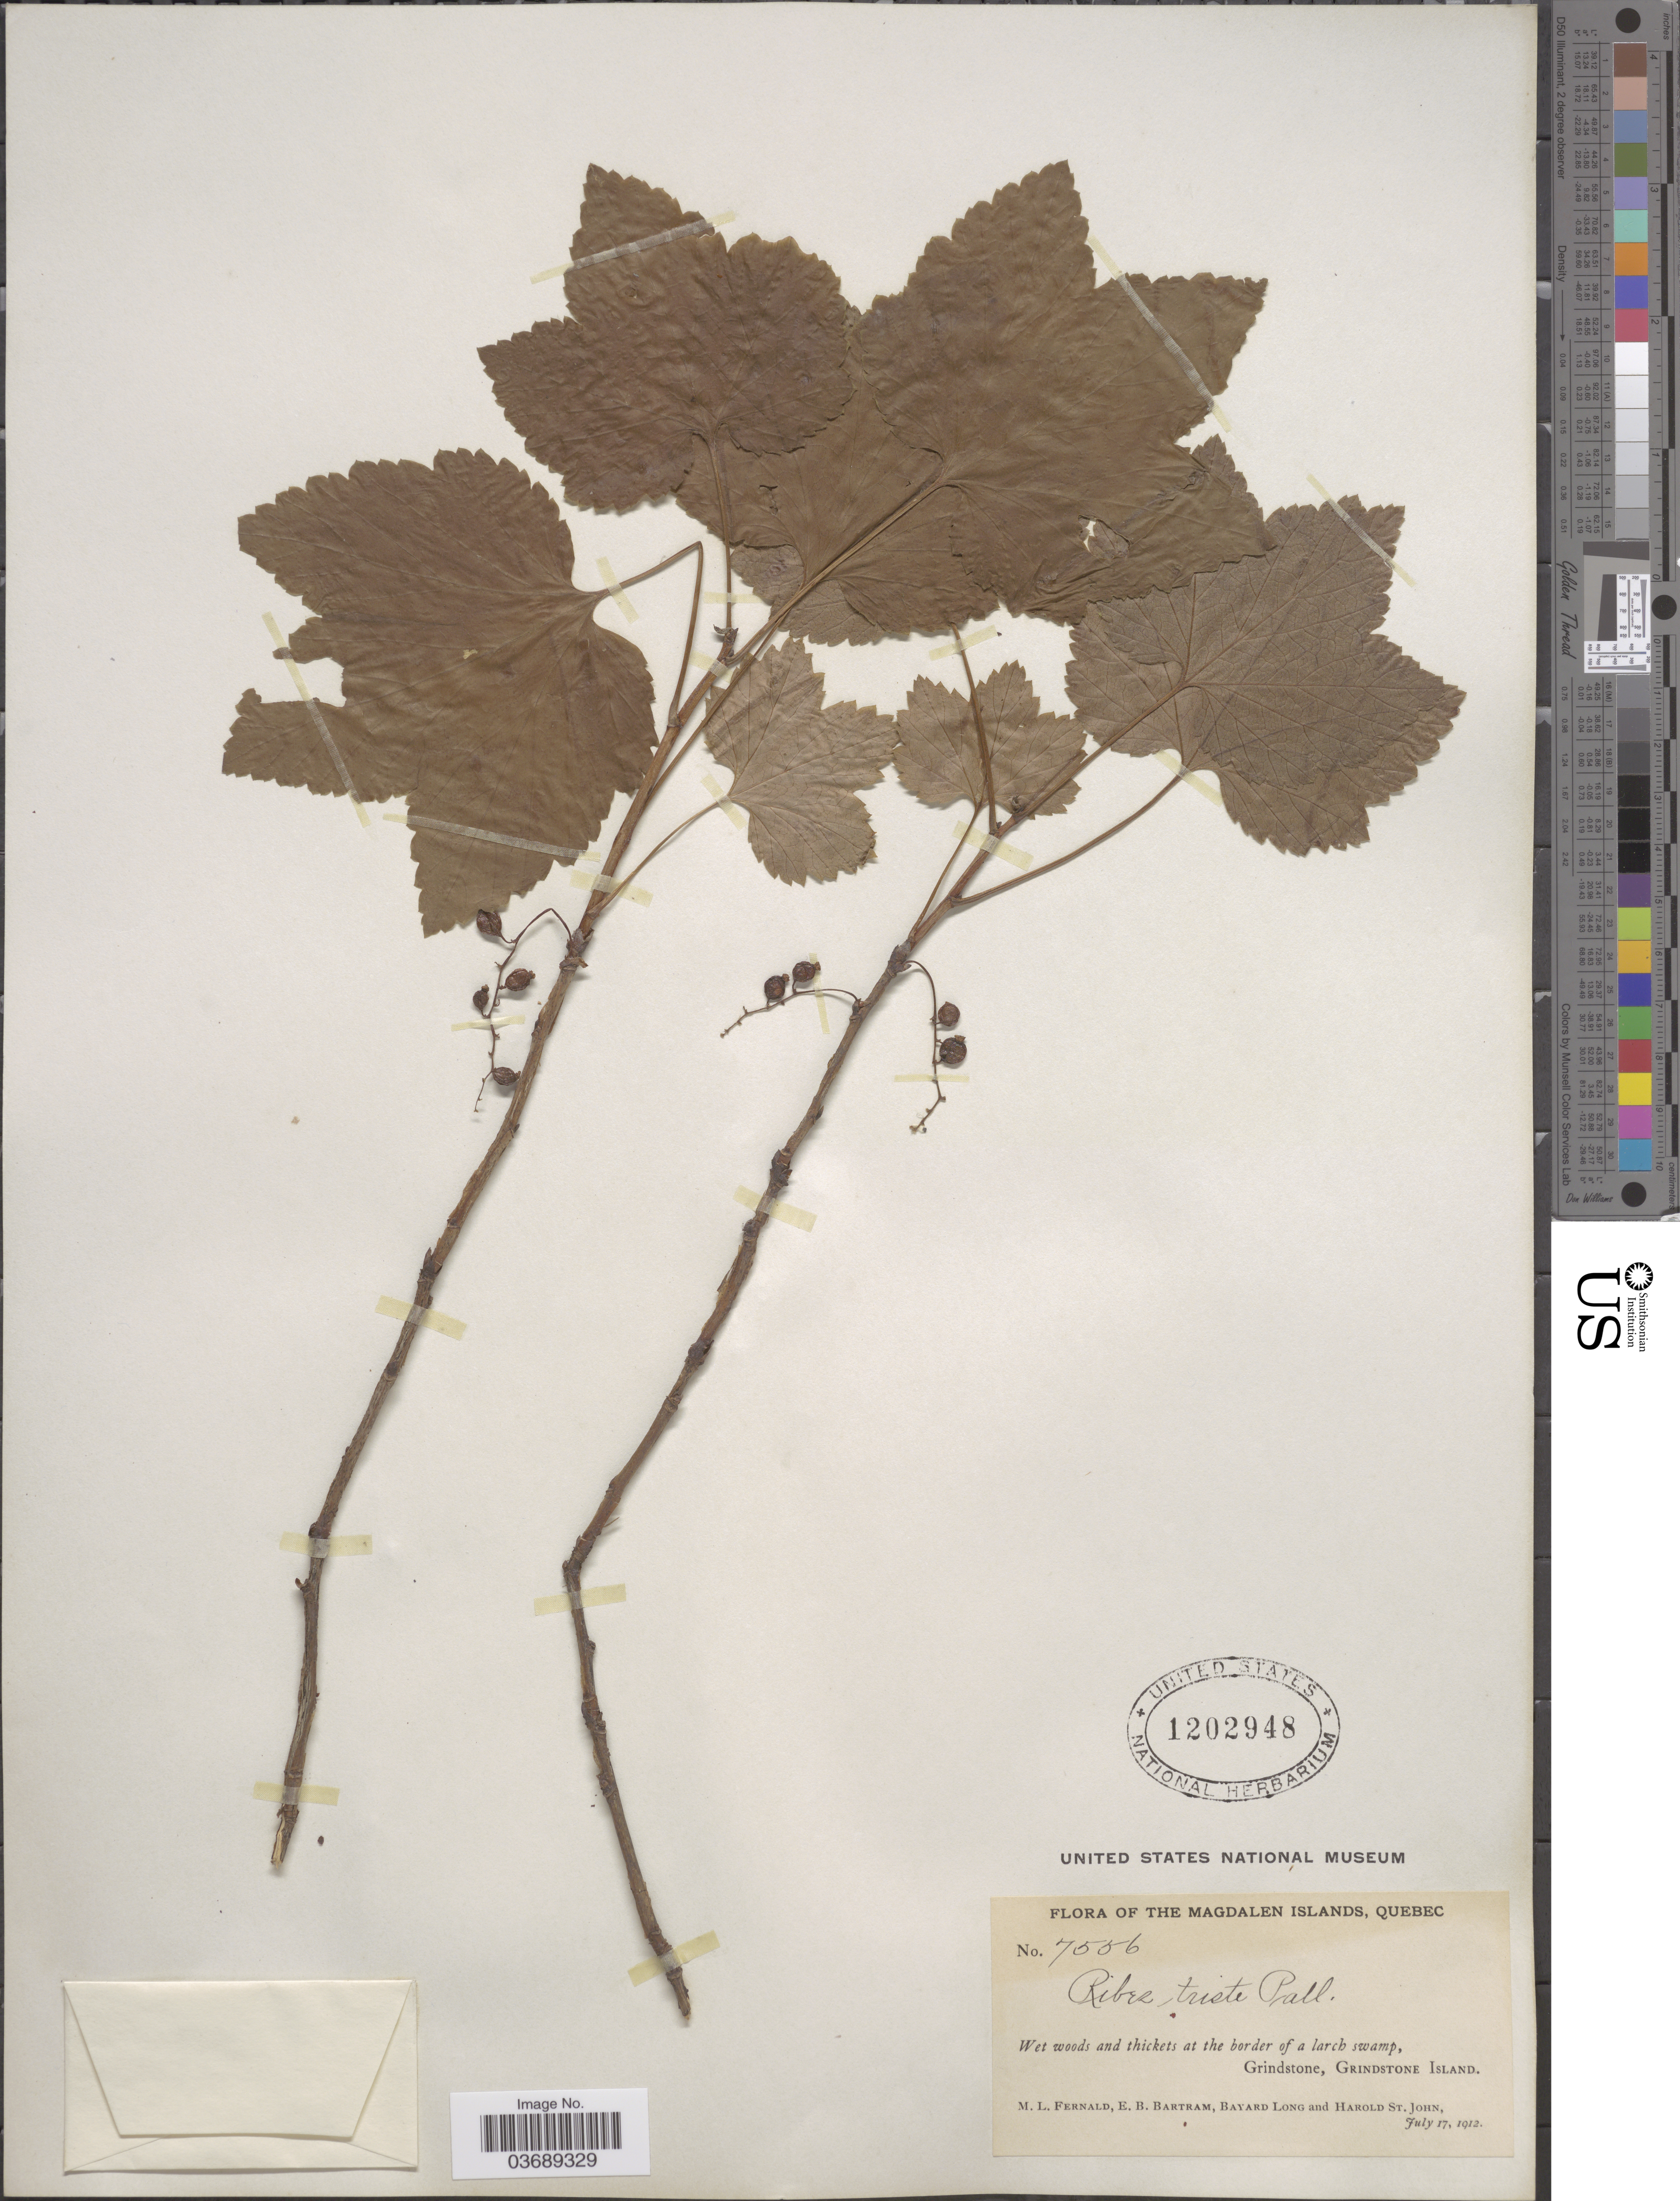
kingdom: Plantae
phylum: Tracheophyta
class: Magnoliopsida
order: Saxifragales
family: Grossulariaceae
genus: Ribes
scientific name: Ribes triste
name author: Pall.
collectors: M. L. Fernald, E. B. Bartram, B. Long & H. St. John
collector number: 7556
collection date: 1912-07-17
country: Canada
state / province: Quebec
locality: The Magdalen Islands. Grindstone, Grindstone Island.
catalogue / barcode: US 1202948